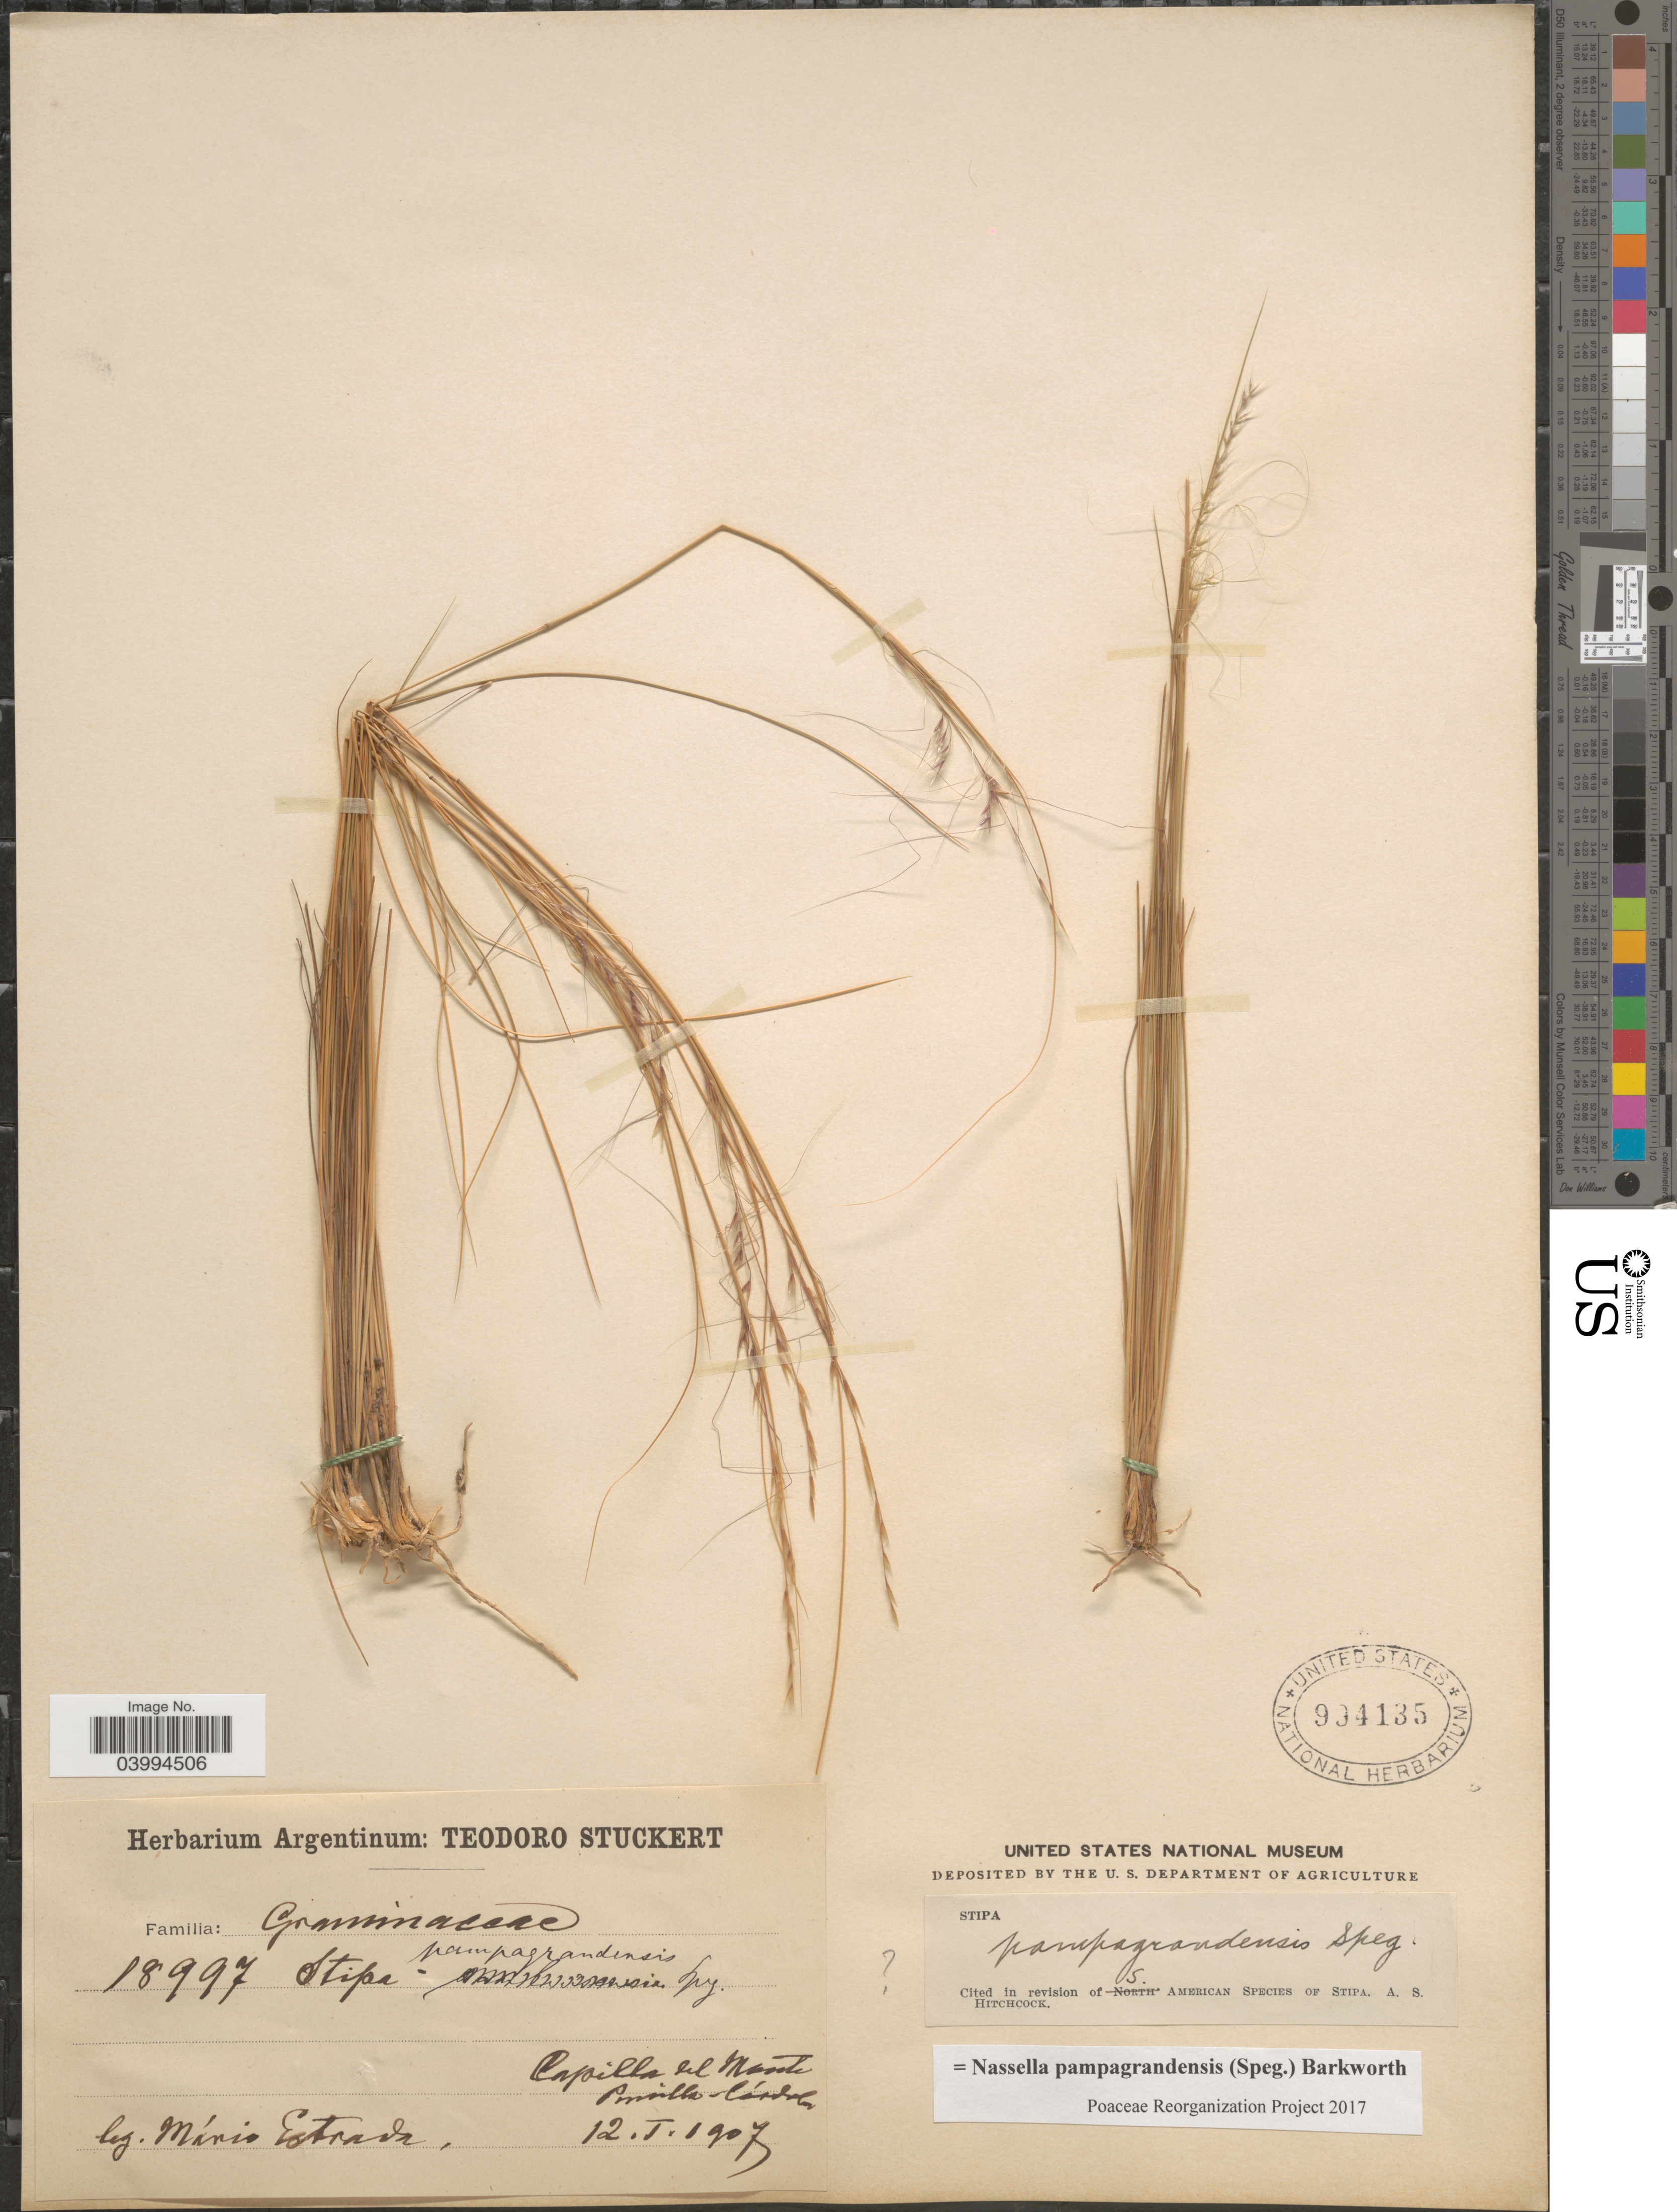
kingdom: Plantae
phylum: Tracheophyta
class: Liliopsida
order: Poales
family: Poaceae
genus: Nassella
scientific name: Nassella pampagrandensis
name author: (Speg.) Barkworth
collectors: M. Estrada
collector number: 18997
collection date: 1907-01-12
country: Argentina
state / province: Cordoba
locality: Capilla del Monte Punilla - Córdoba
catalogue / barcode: US 994135